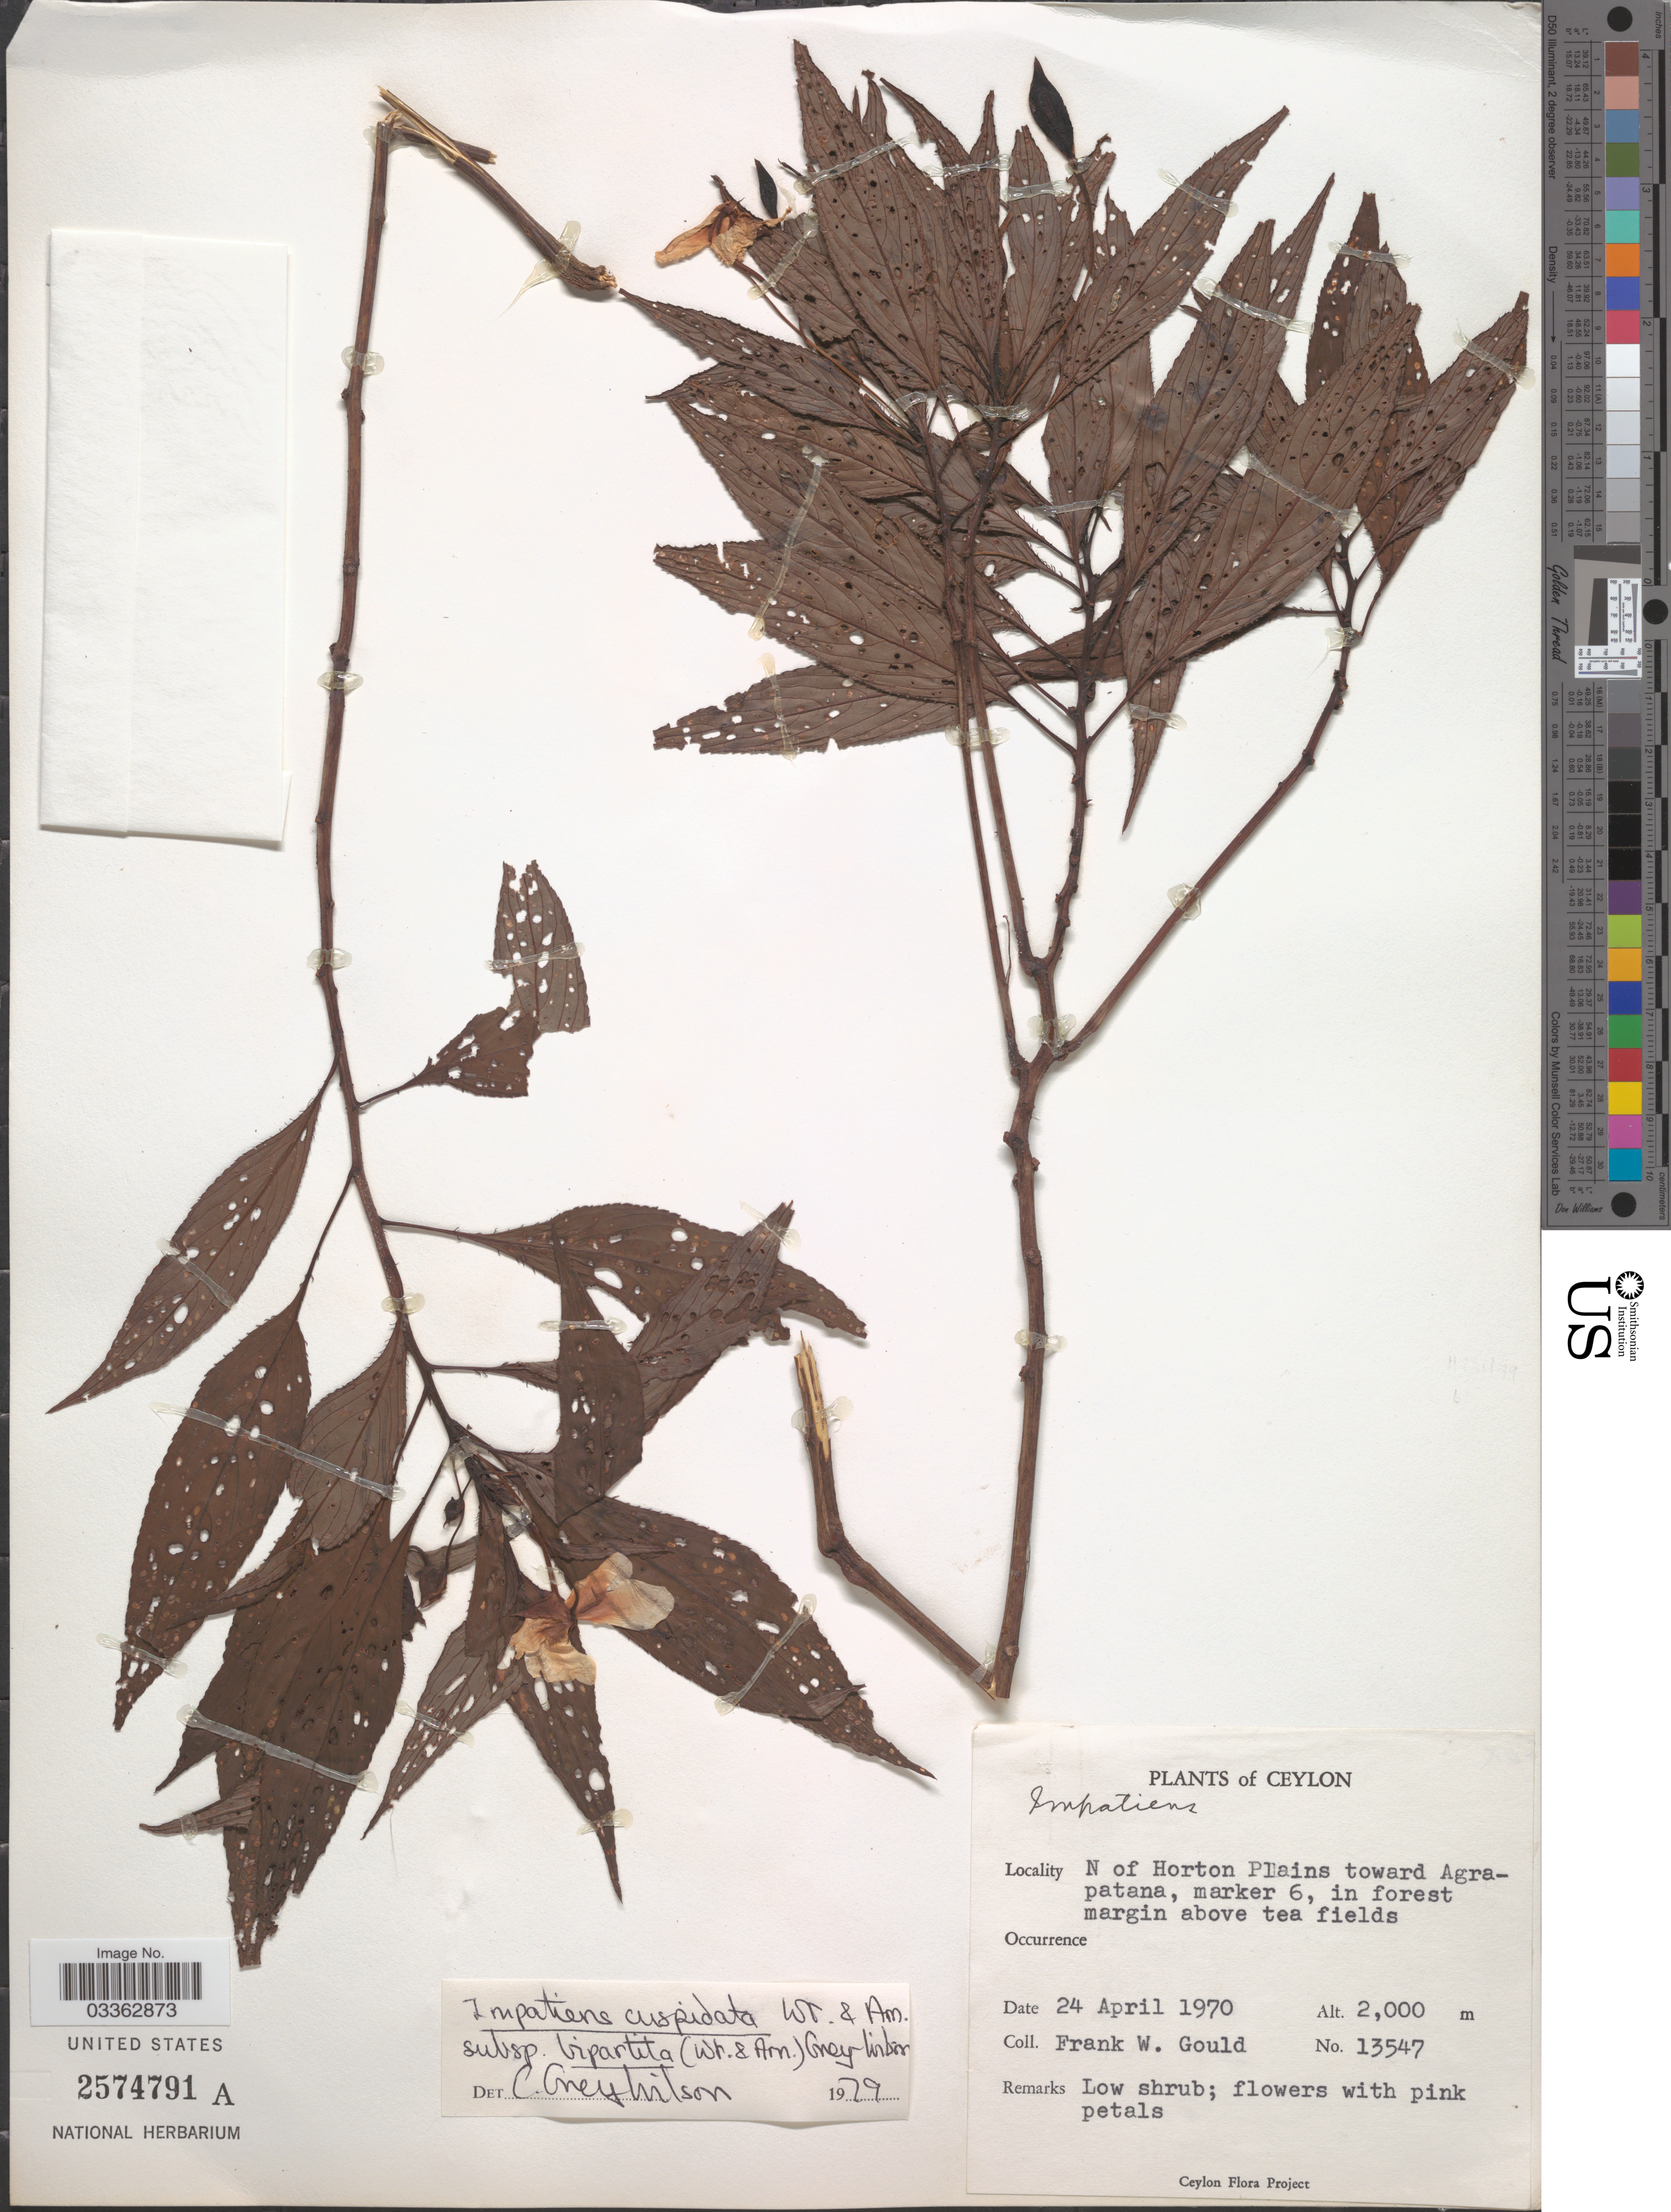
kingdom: Plantae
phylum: Tracheophyta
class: Magnoliopsida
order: Ericales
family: Balsaminaceae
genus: Impatiens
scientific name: Impatiens cuspidata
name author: Wight & Arn.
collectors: F. W. Gould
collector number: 13547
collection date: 1970-04-24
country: Sri Lanka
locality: Ceylon. N of Horton Plains toward Agrapatana, marker 6.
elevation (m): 2000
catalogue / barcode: US 2574791A